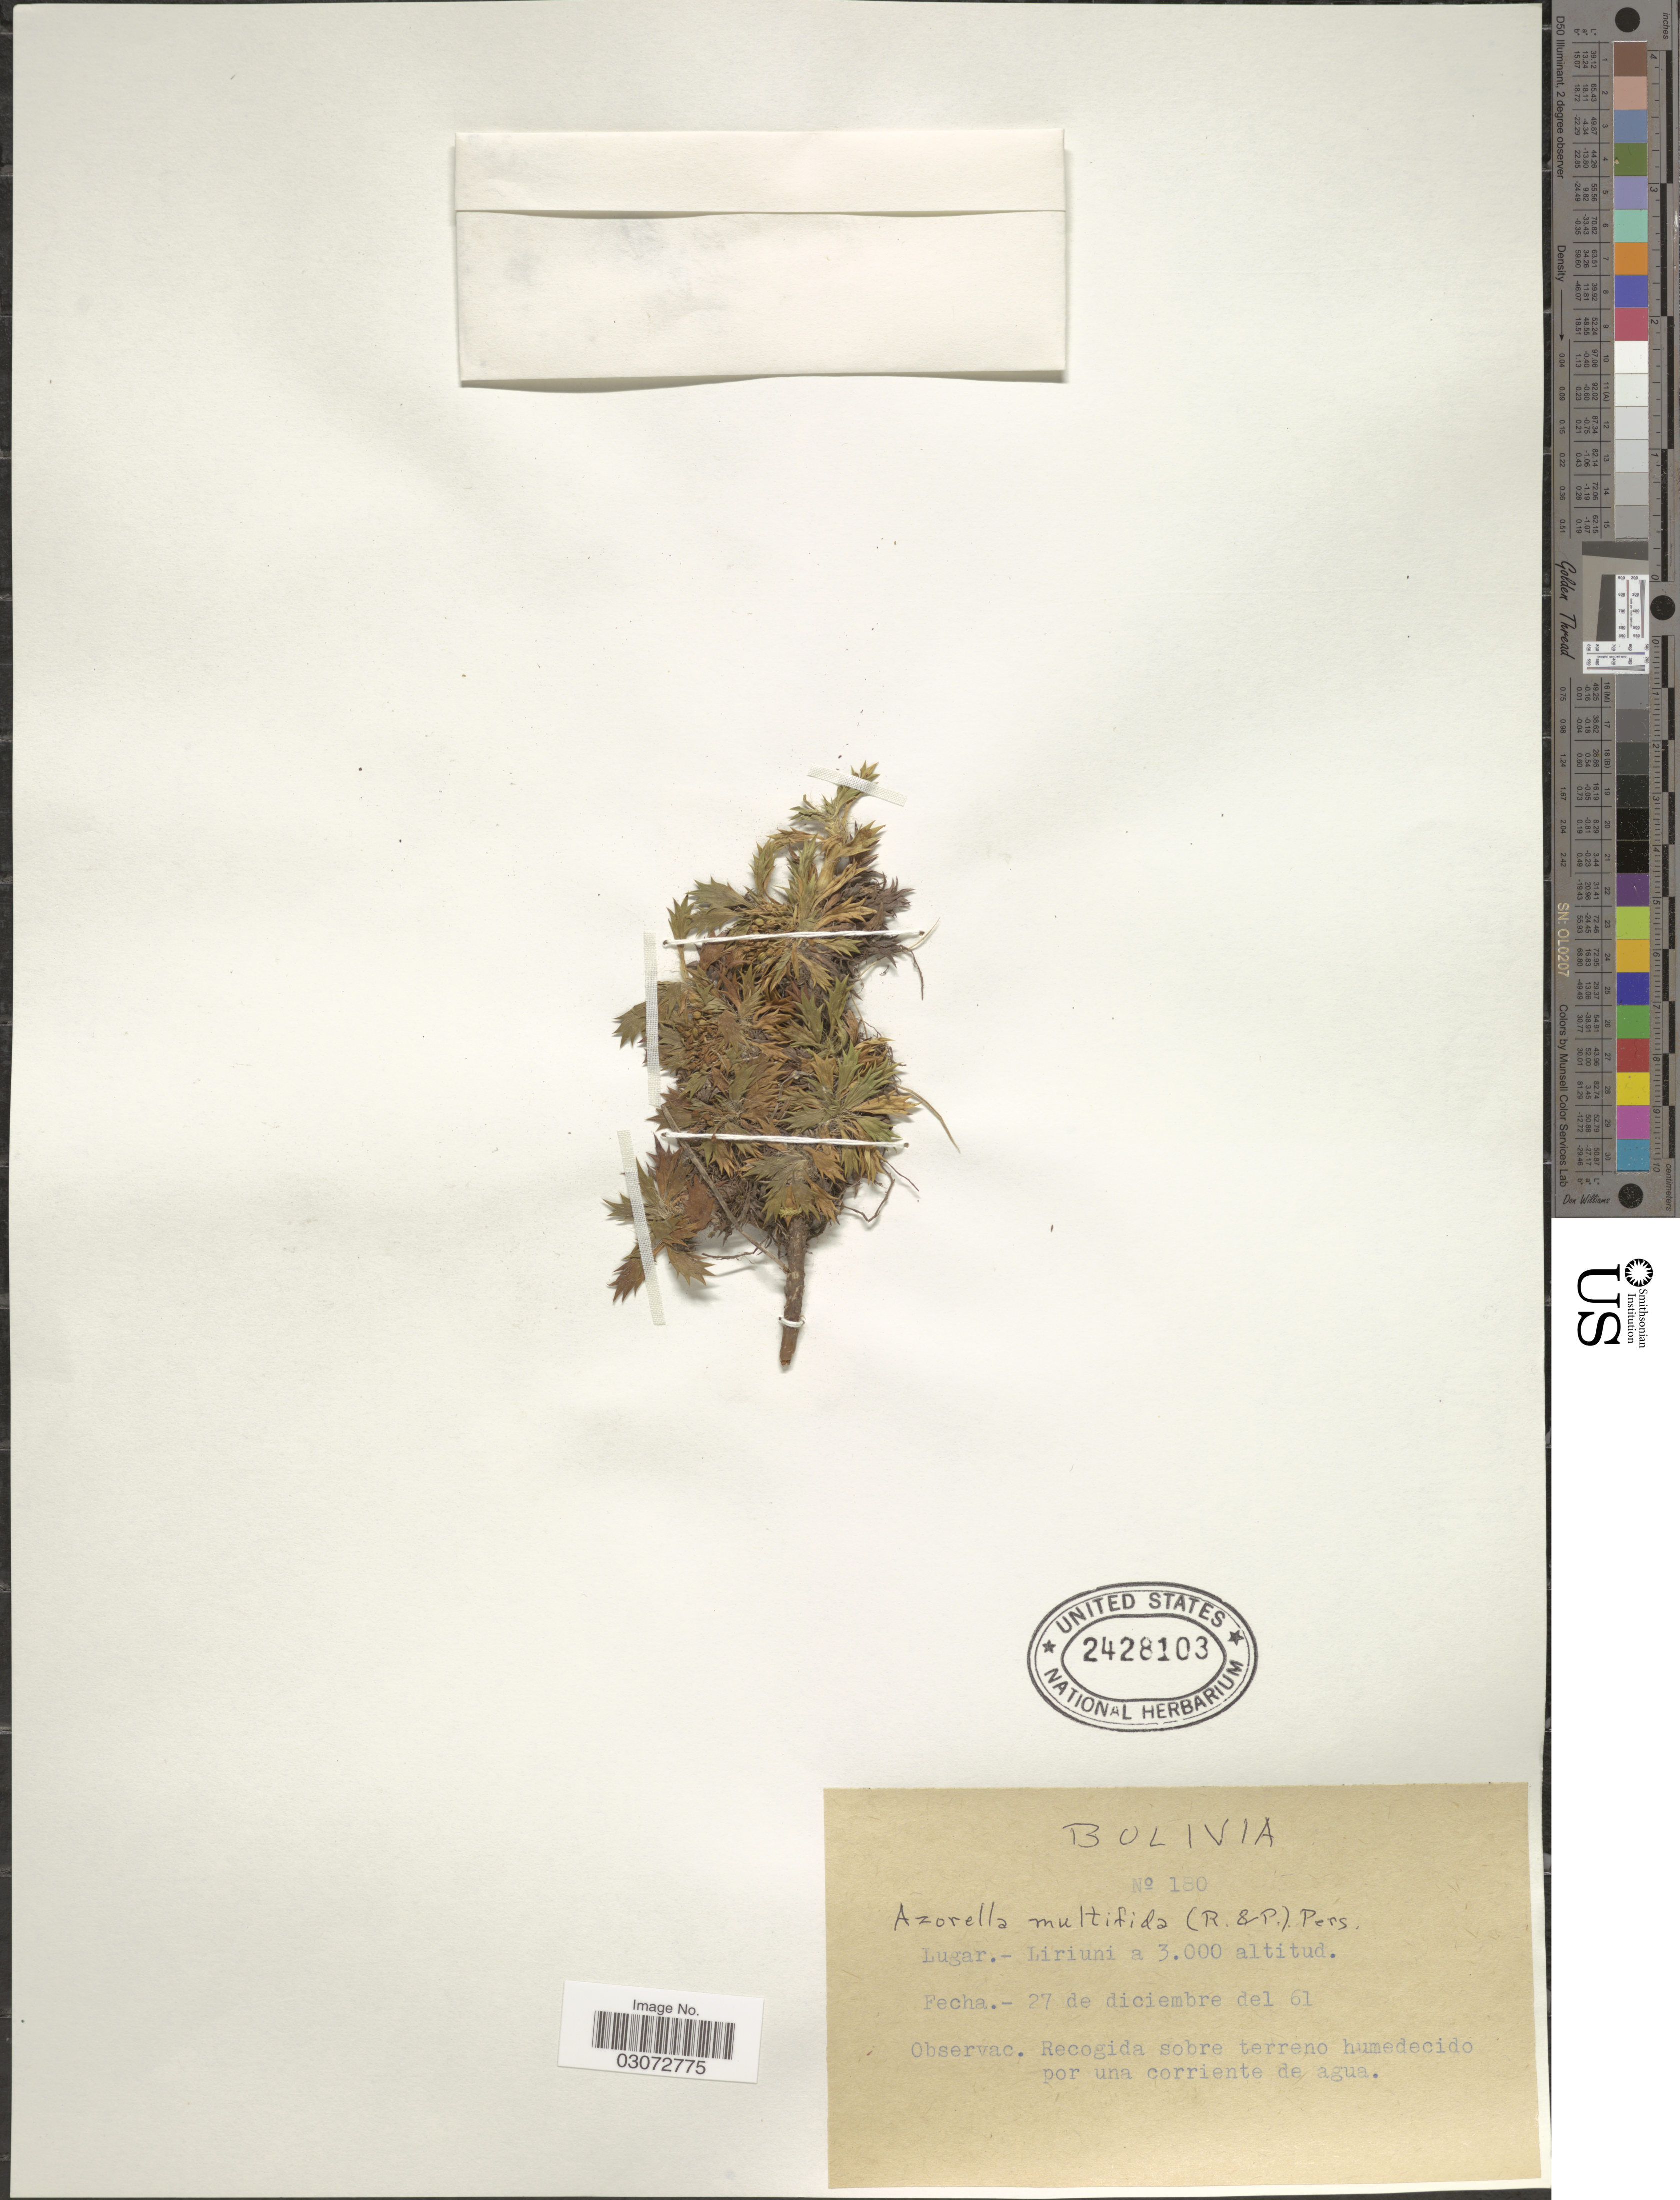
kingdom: Plantae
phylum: Tracheophyta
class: Magnoliopsida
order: Apiales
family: Apiaceae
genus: Azorella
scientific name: Azorella multifida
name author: (Ruiz & Pav.) Pers.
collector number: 180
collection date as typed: Transcribed d/m/y: 27/12/61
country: Bolivia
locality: Liriuni.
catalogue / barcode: US 2428103